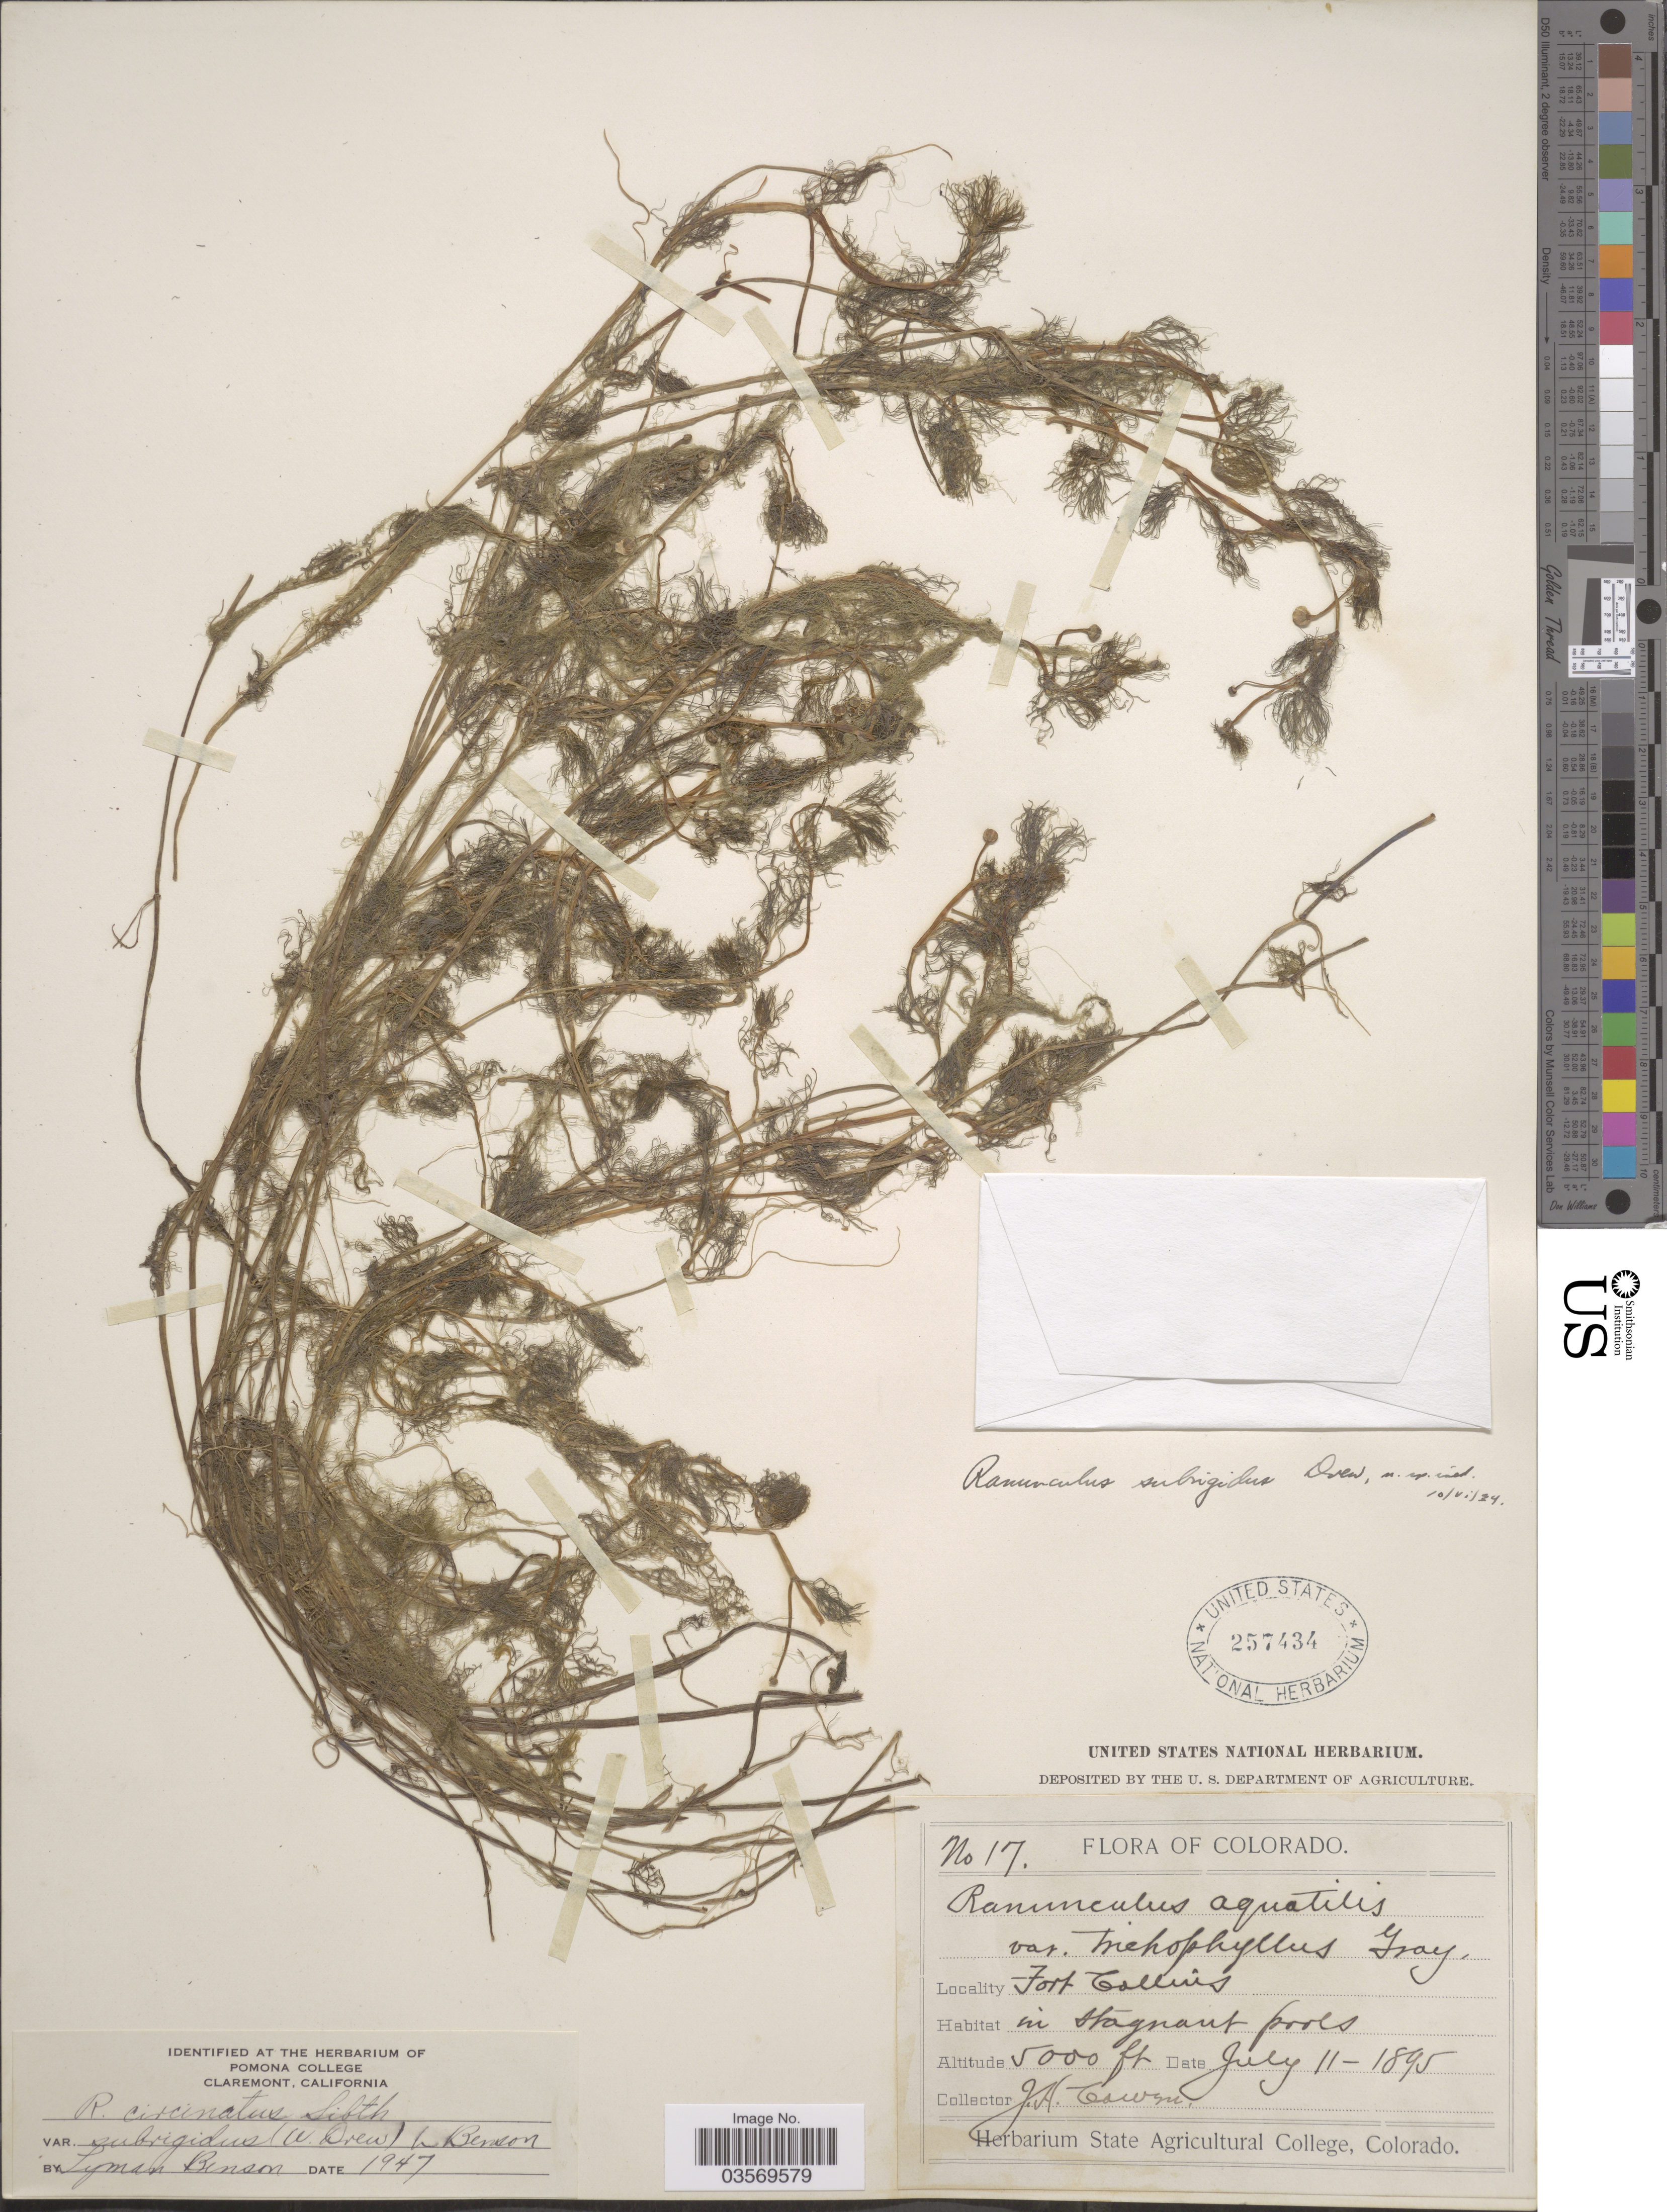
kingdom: Plantae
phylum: Tracheophyta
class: Magnoliopsida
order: Ranunculales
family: Ranunculaceae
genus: Ranunculus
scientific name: Ranunculus subrigidus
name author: W.B. Drew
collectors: J. H. Cowen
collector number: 17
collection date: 1895-07-11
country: United States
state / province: Colorado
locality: Fort Collins. In stagnant pools.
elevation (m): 1524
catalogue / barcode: US 257434